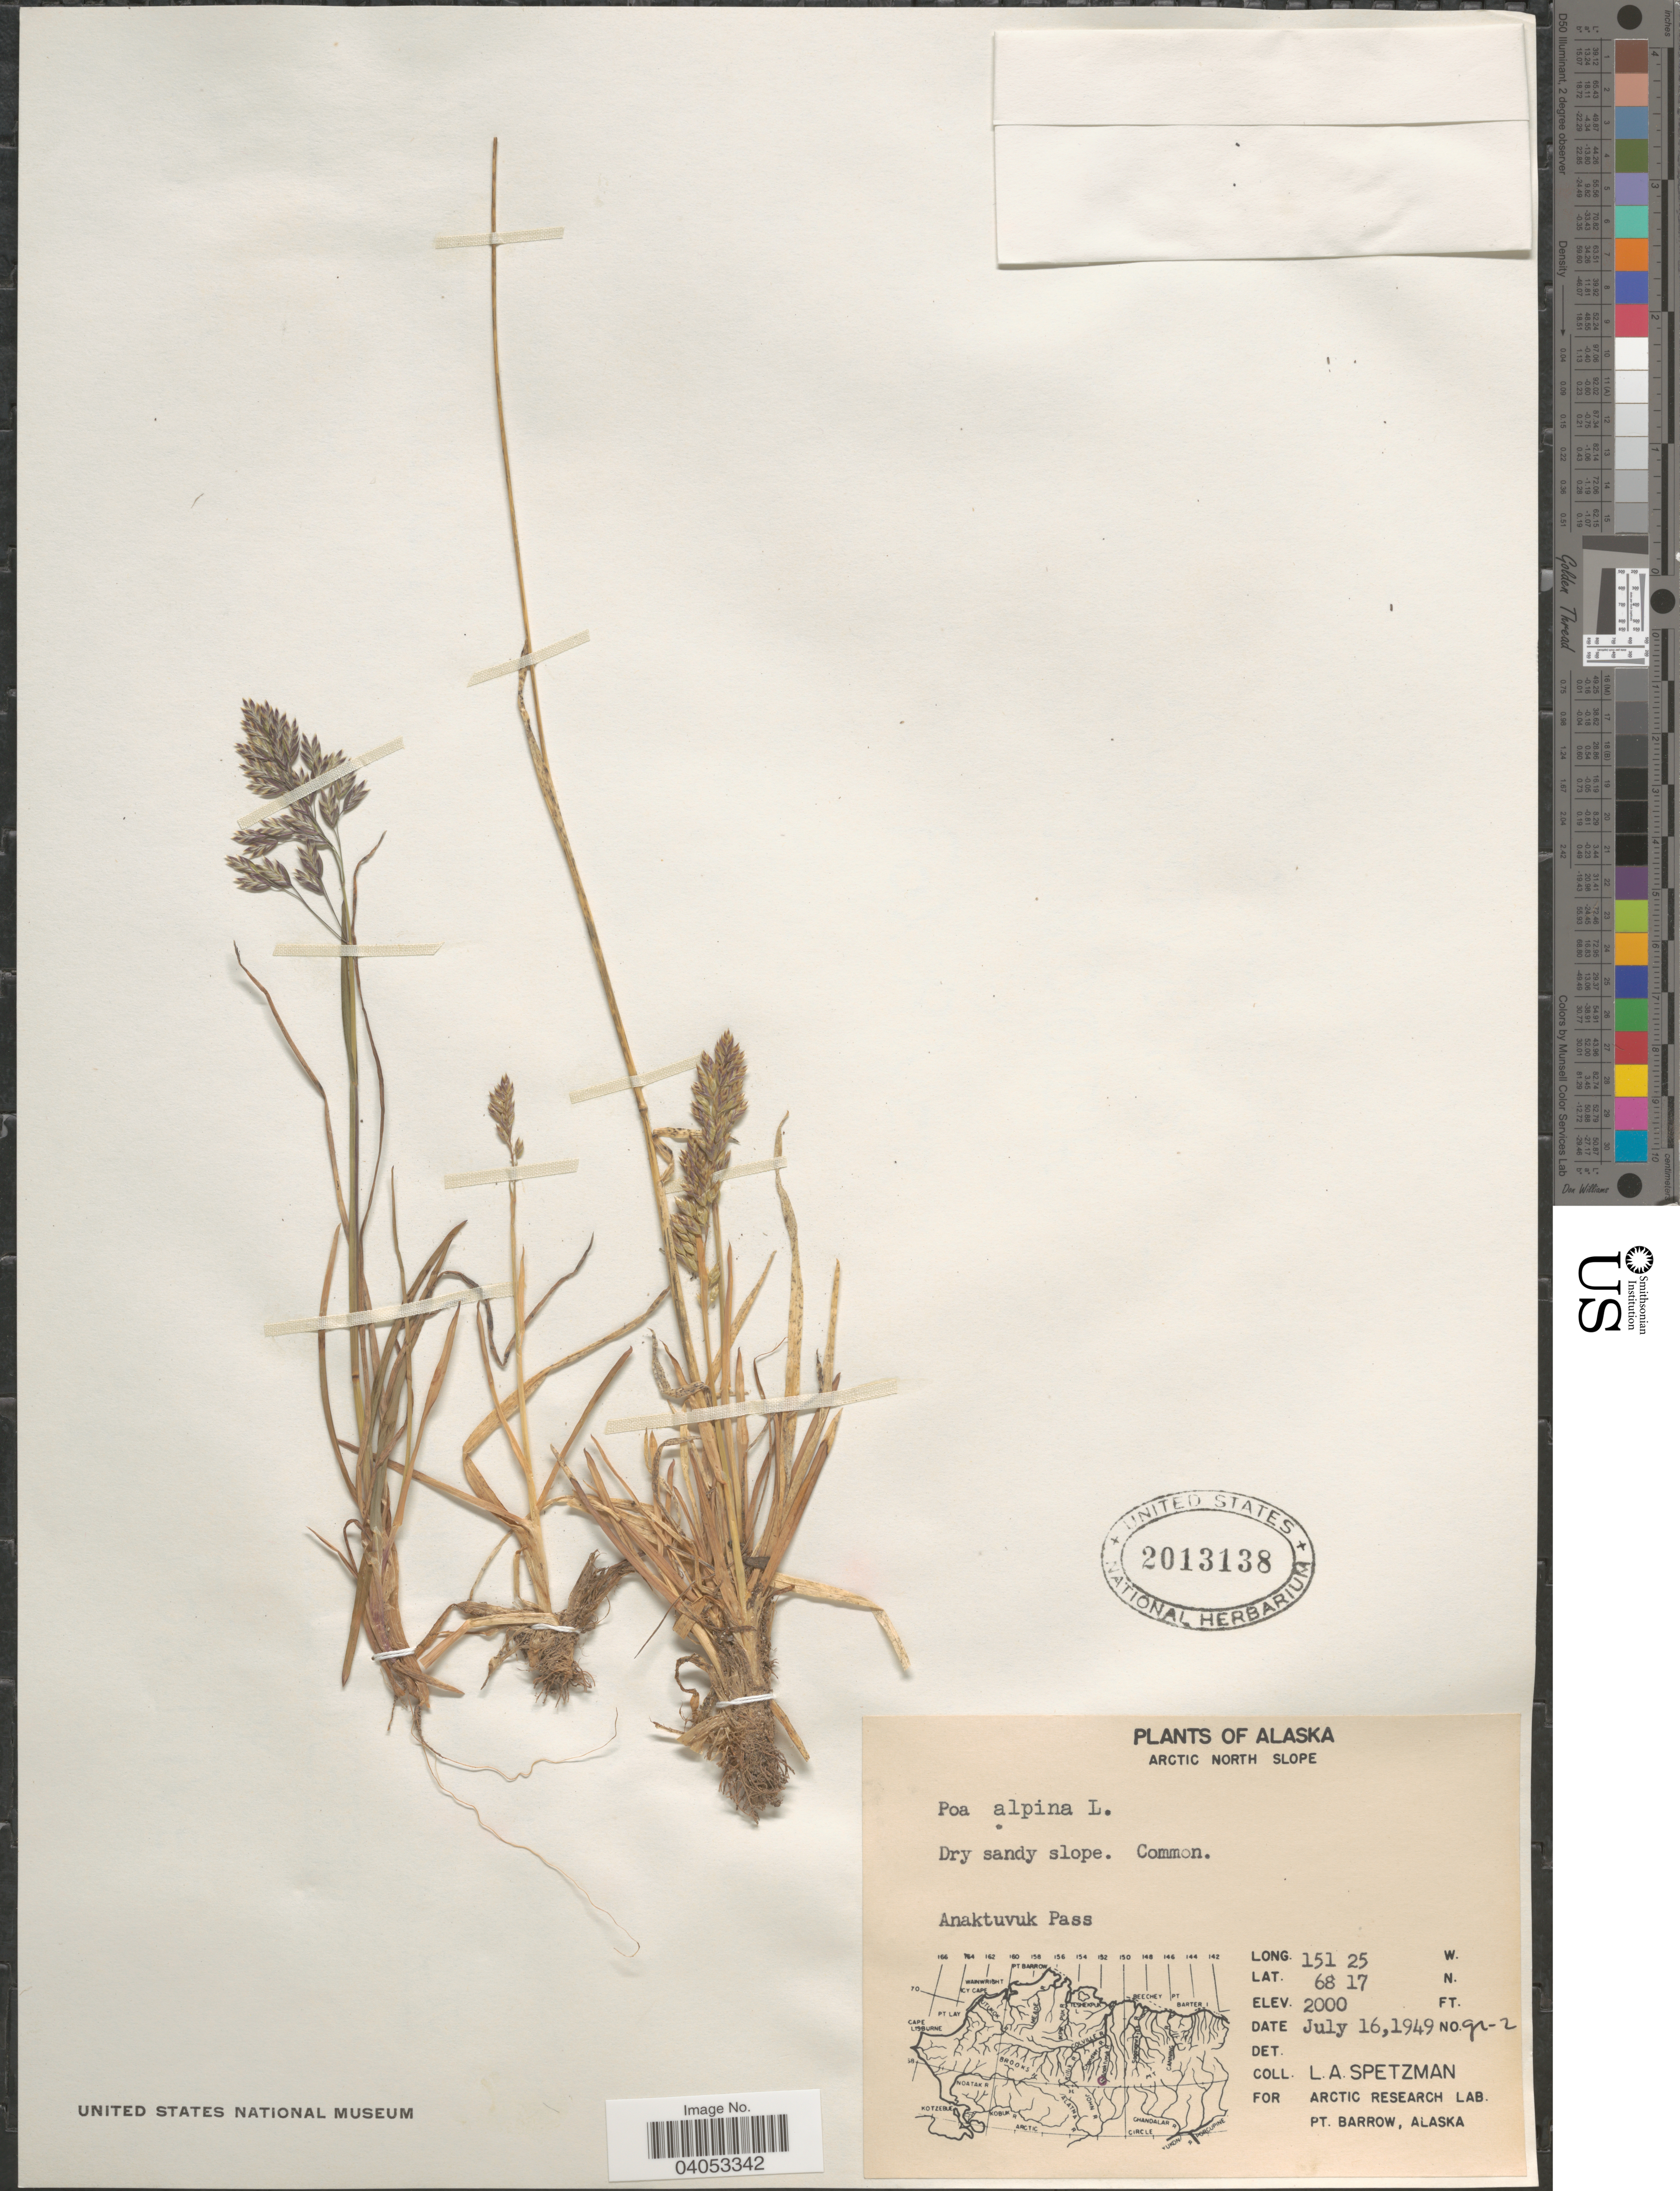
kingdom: Plantae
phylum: Tracheophyta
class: Liliopsida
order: Poales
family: Poaceae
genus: Poa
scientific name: Poa alpina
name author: L.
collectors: L. Spetzman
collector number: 91-2*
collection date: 1949-07-16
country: United States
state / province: Alaska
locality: Arctic North Slope. Anaktuvuk Pass.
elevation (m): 610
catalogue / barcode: US 2013138